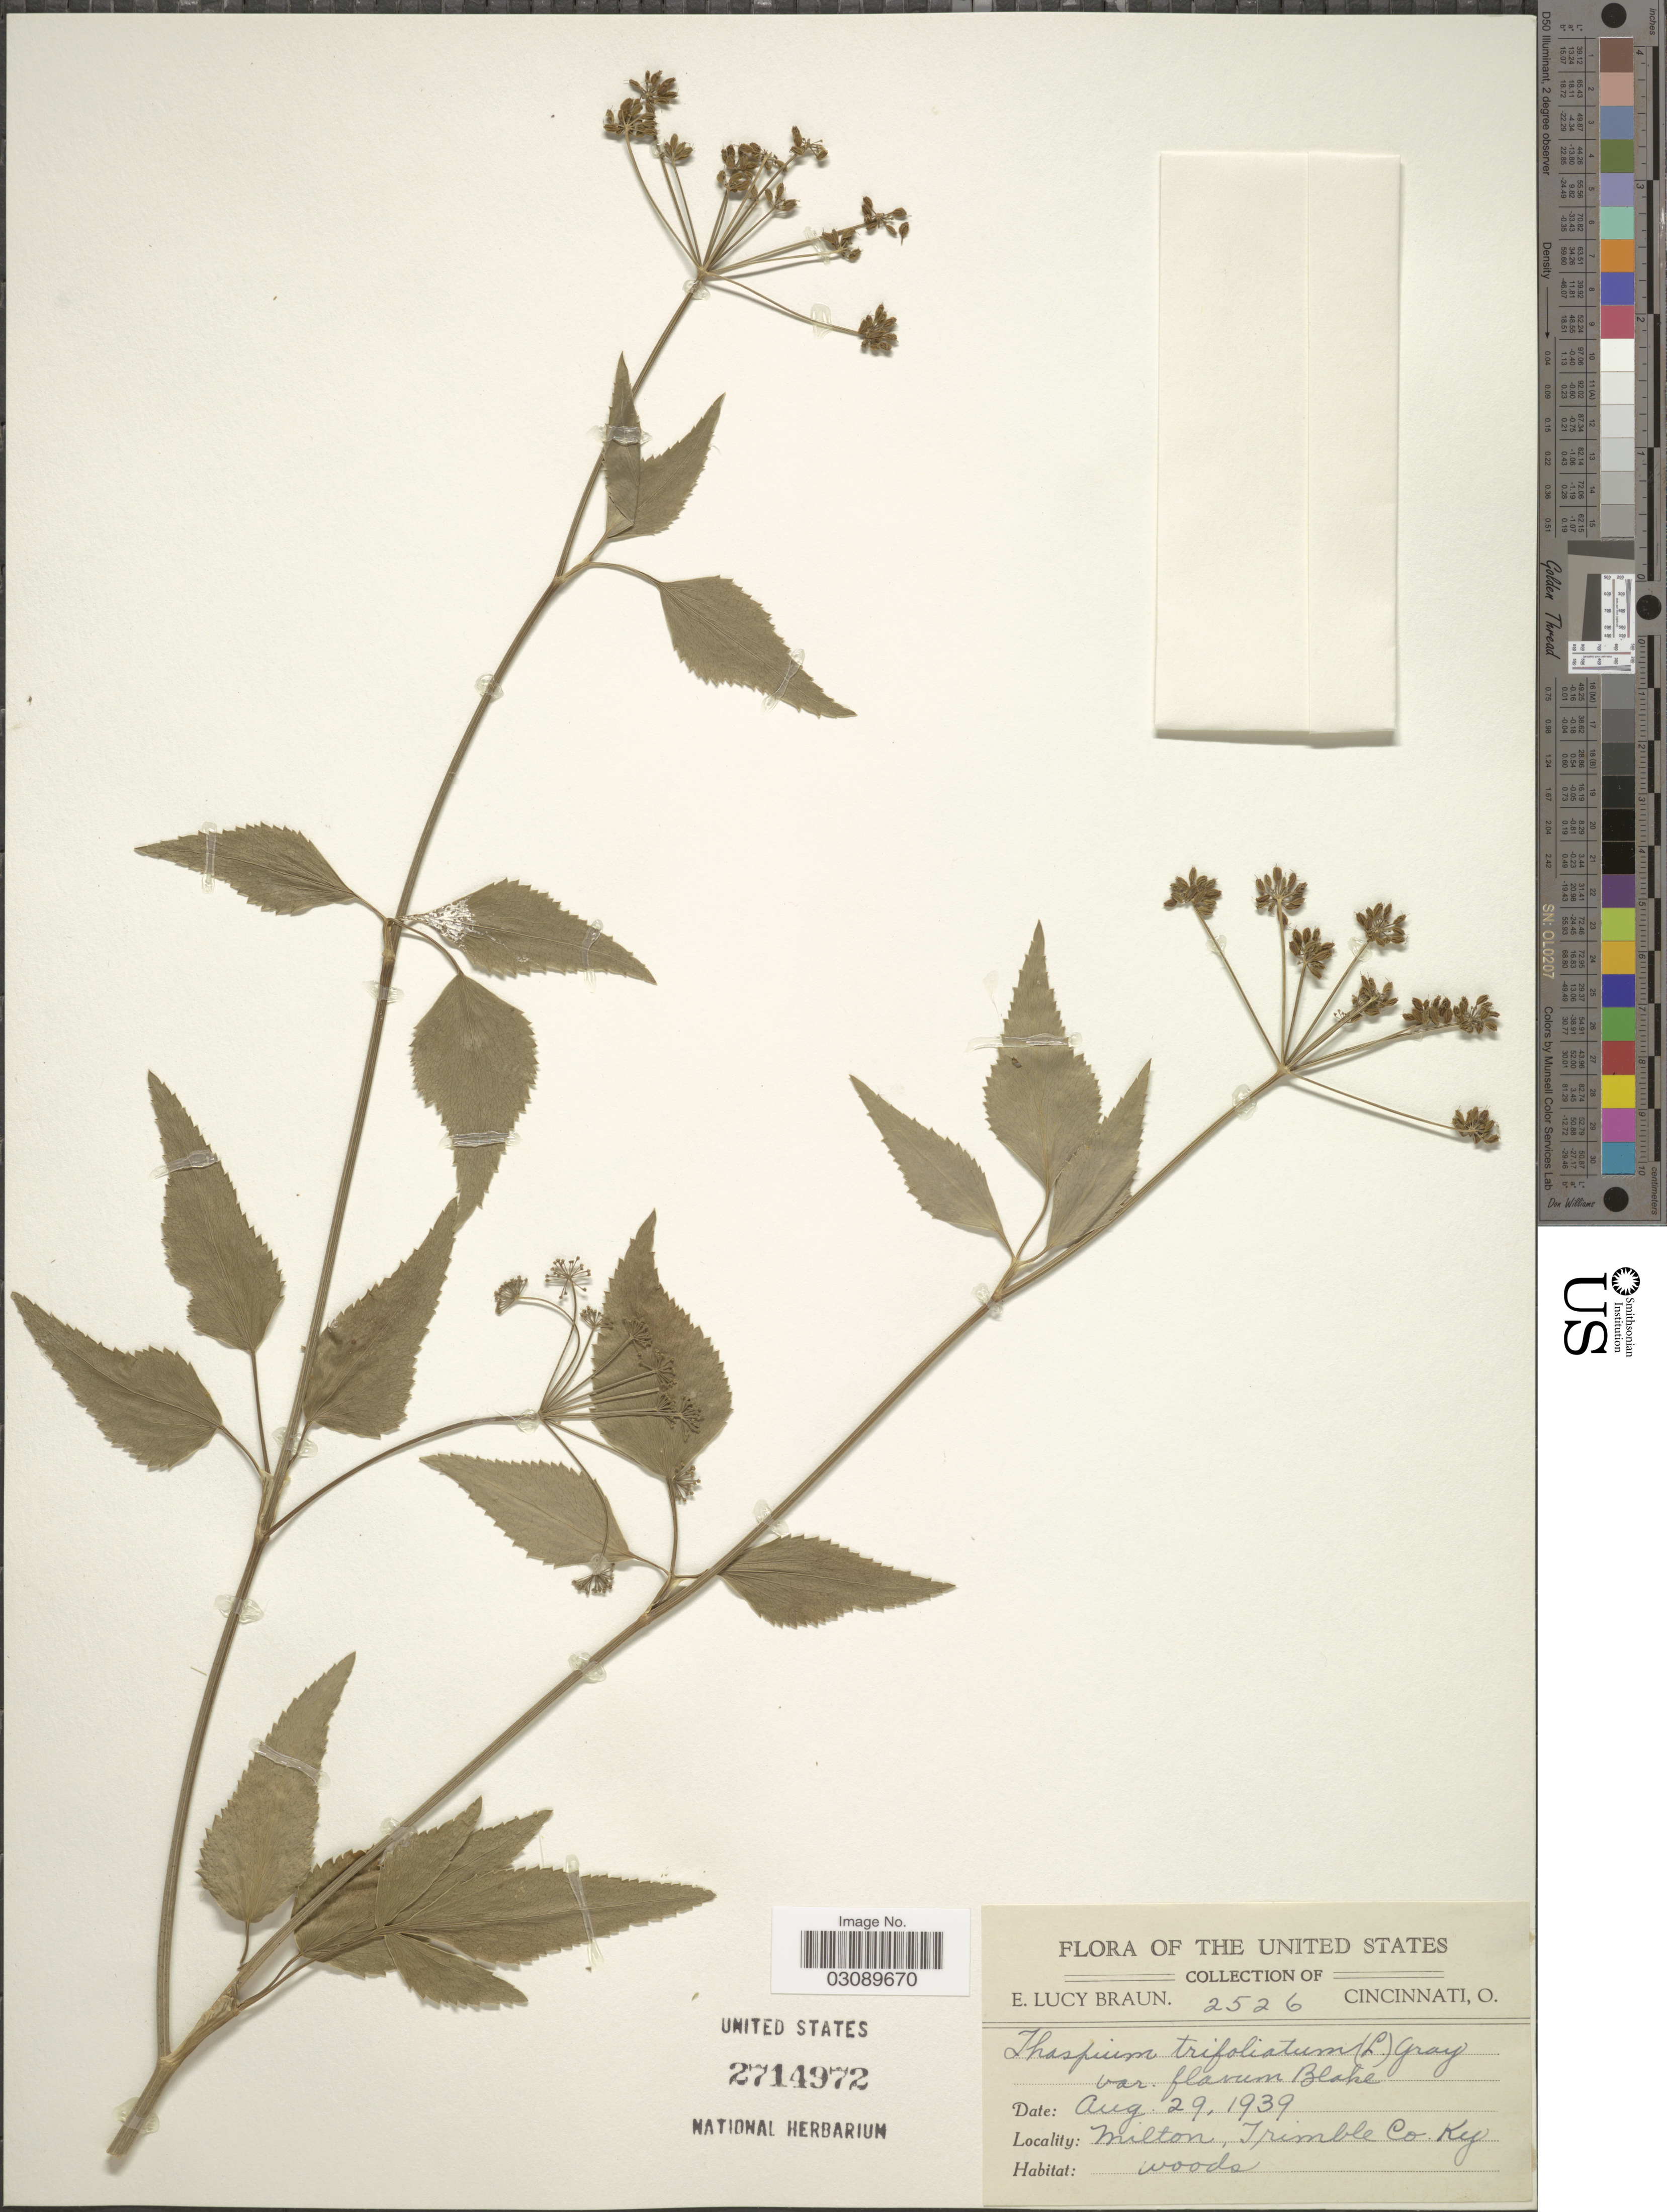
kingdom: Plantae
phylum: Tracheophyta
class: Magnoliopsida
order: Apiales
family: Apiaceae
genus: Thaspium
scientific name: Thaspium trifoliatum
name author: (L.) A. Gray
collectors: E. L. Braun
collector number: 2526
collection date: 1939-08-29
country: United States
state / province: Kentucky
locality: Milton, Trimble Co.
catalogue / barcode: US 2714972